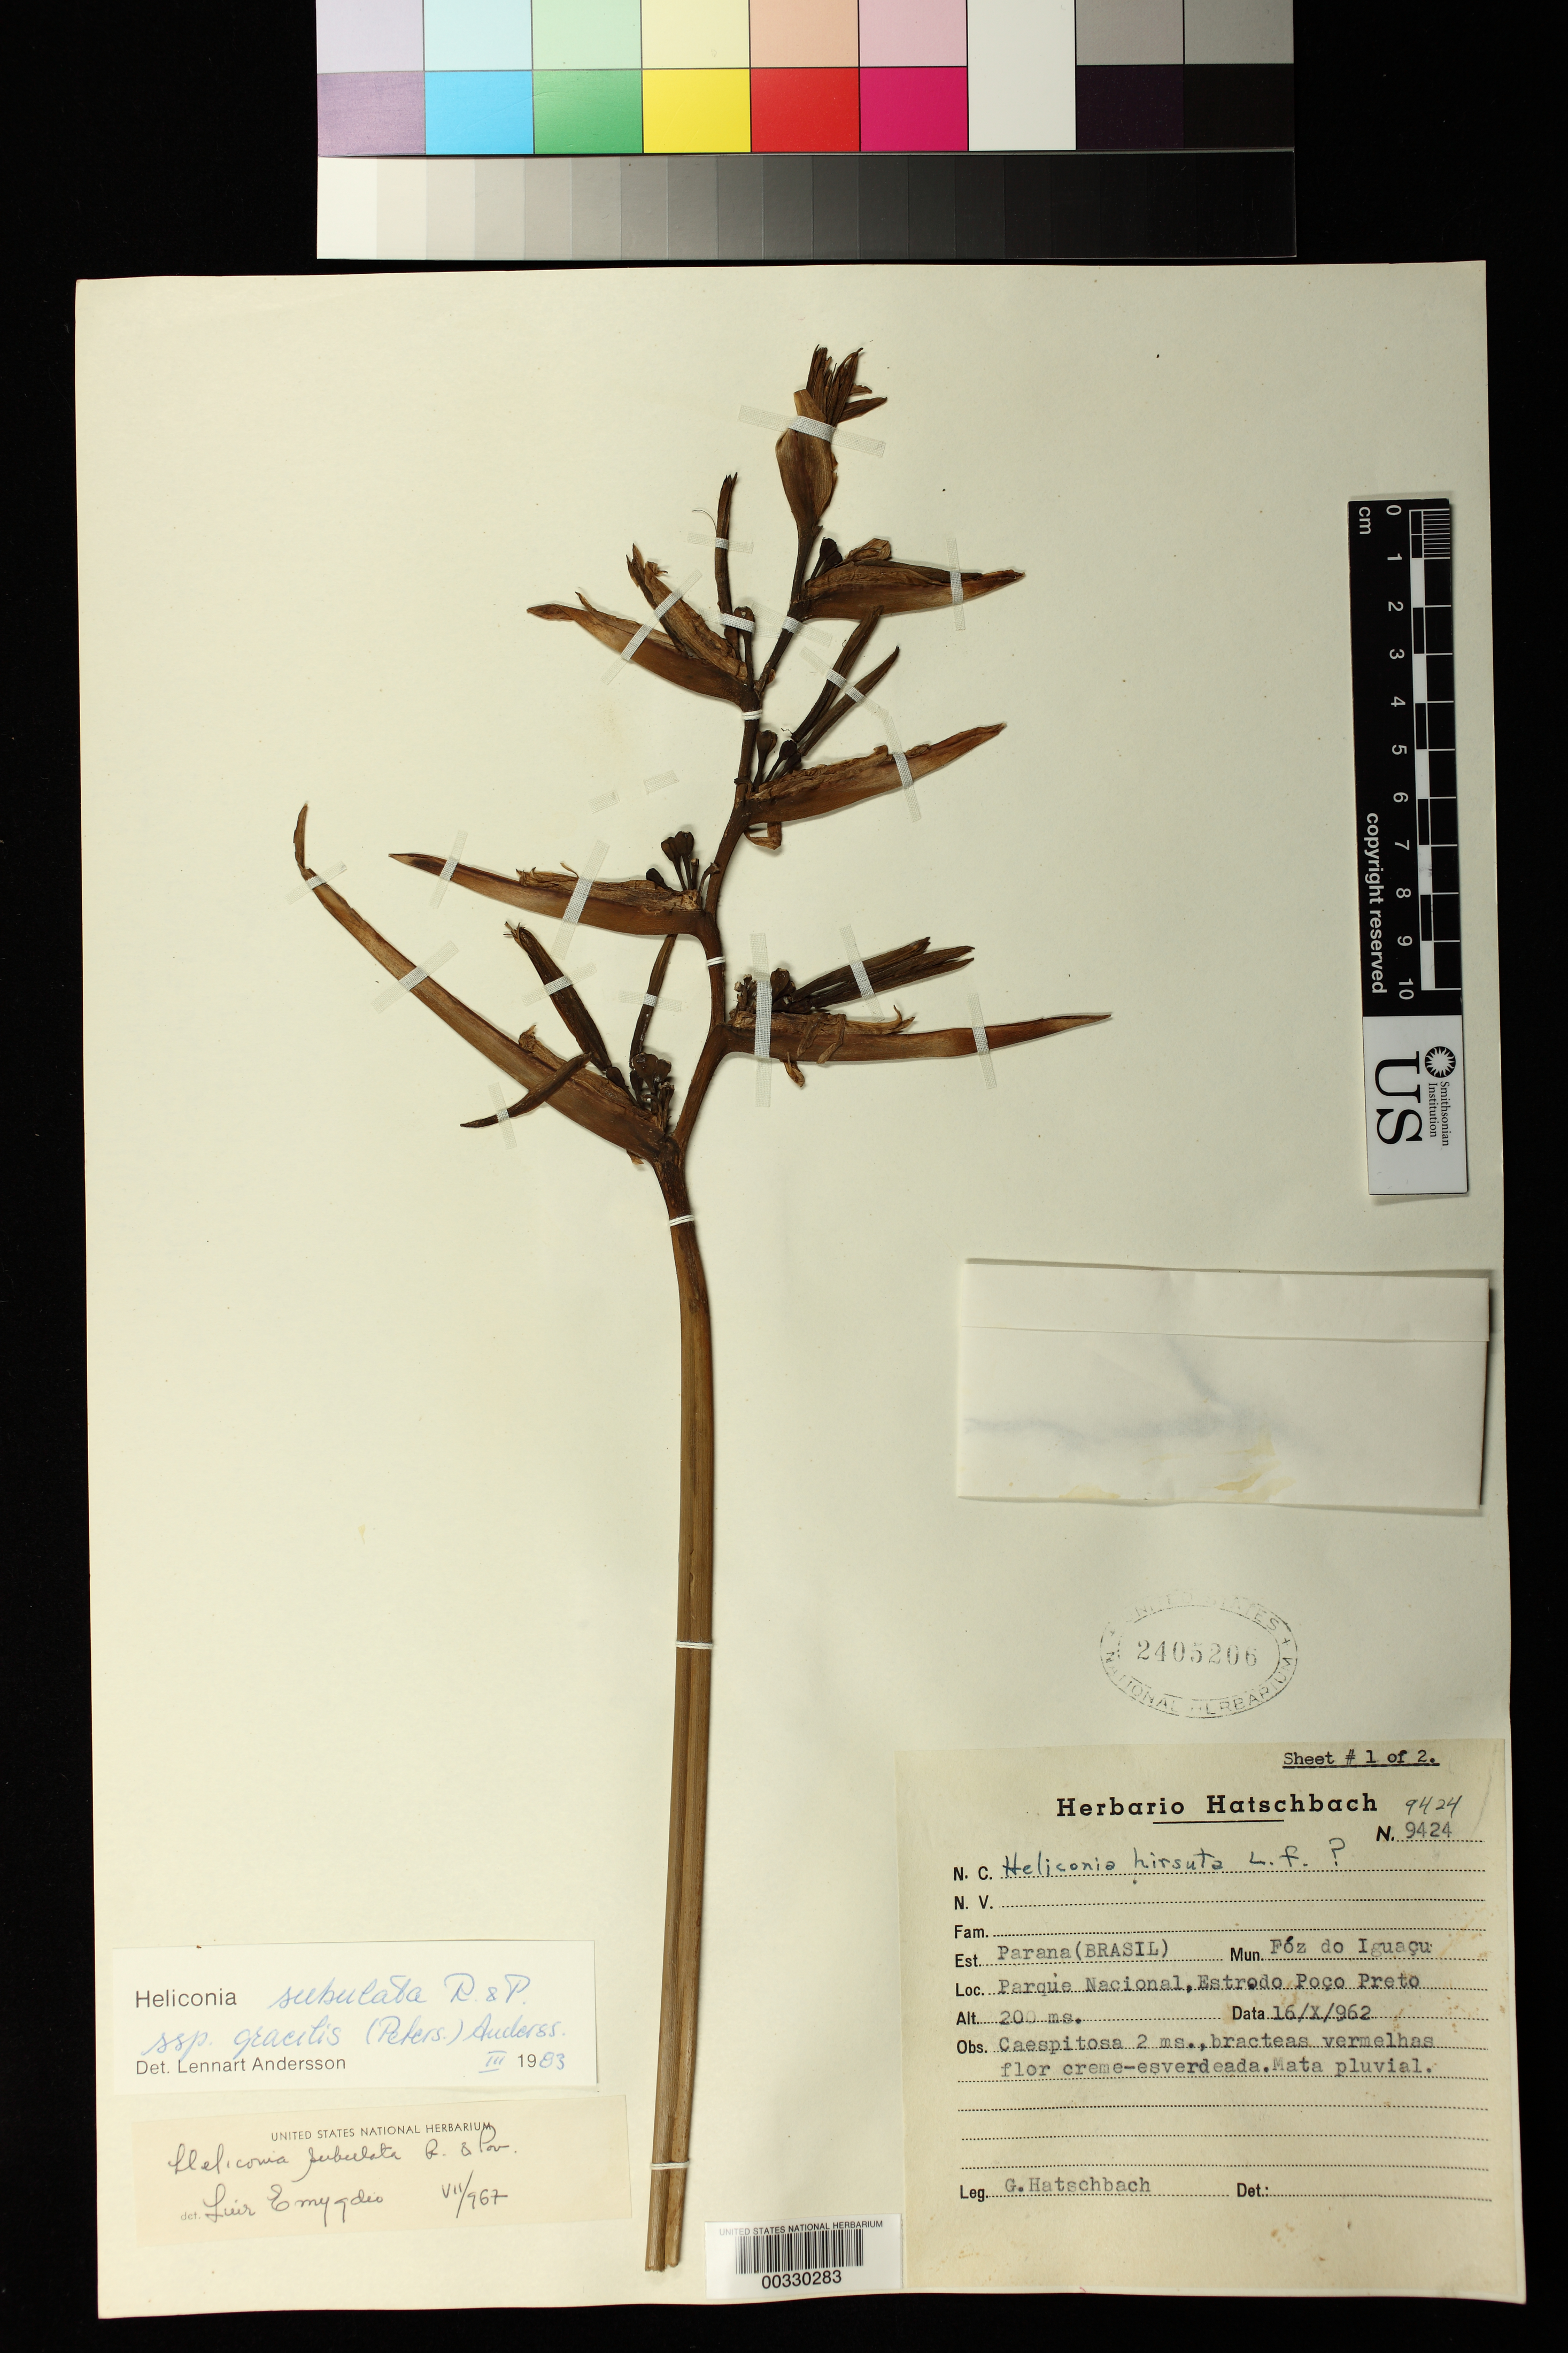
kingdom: Plantae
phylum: Tracheophyta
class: Liliopsida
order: Zingiberales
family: Heliconiaceae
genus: Heliconia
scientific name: Heliconia subulata subsp. gracilis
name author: (Petersen) L. Andersson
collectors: G. Hatschbach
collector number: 9424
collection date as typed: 16 Oct 1962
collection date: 1962-10-16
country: Brazil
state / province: Paraná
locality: Mun of foz do iguacu, parque nacional, poco preto highway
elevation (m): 200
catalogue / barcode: US 2405206